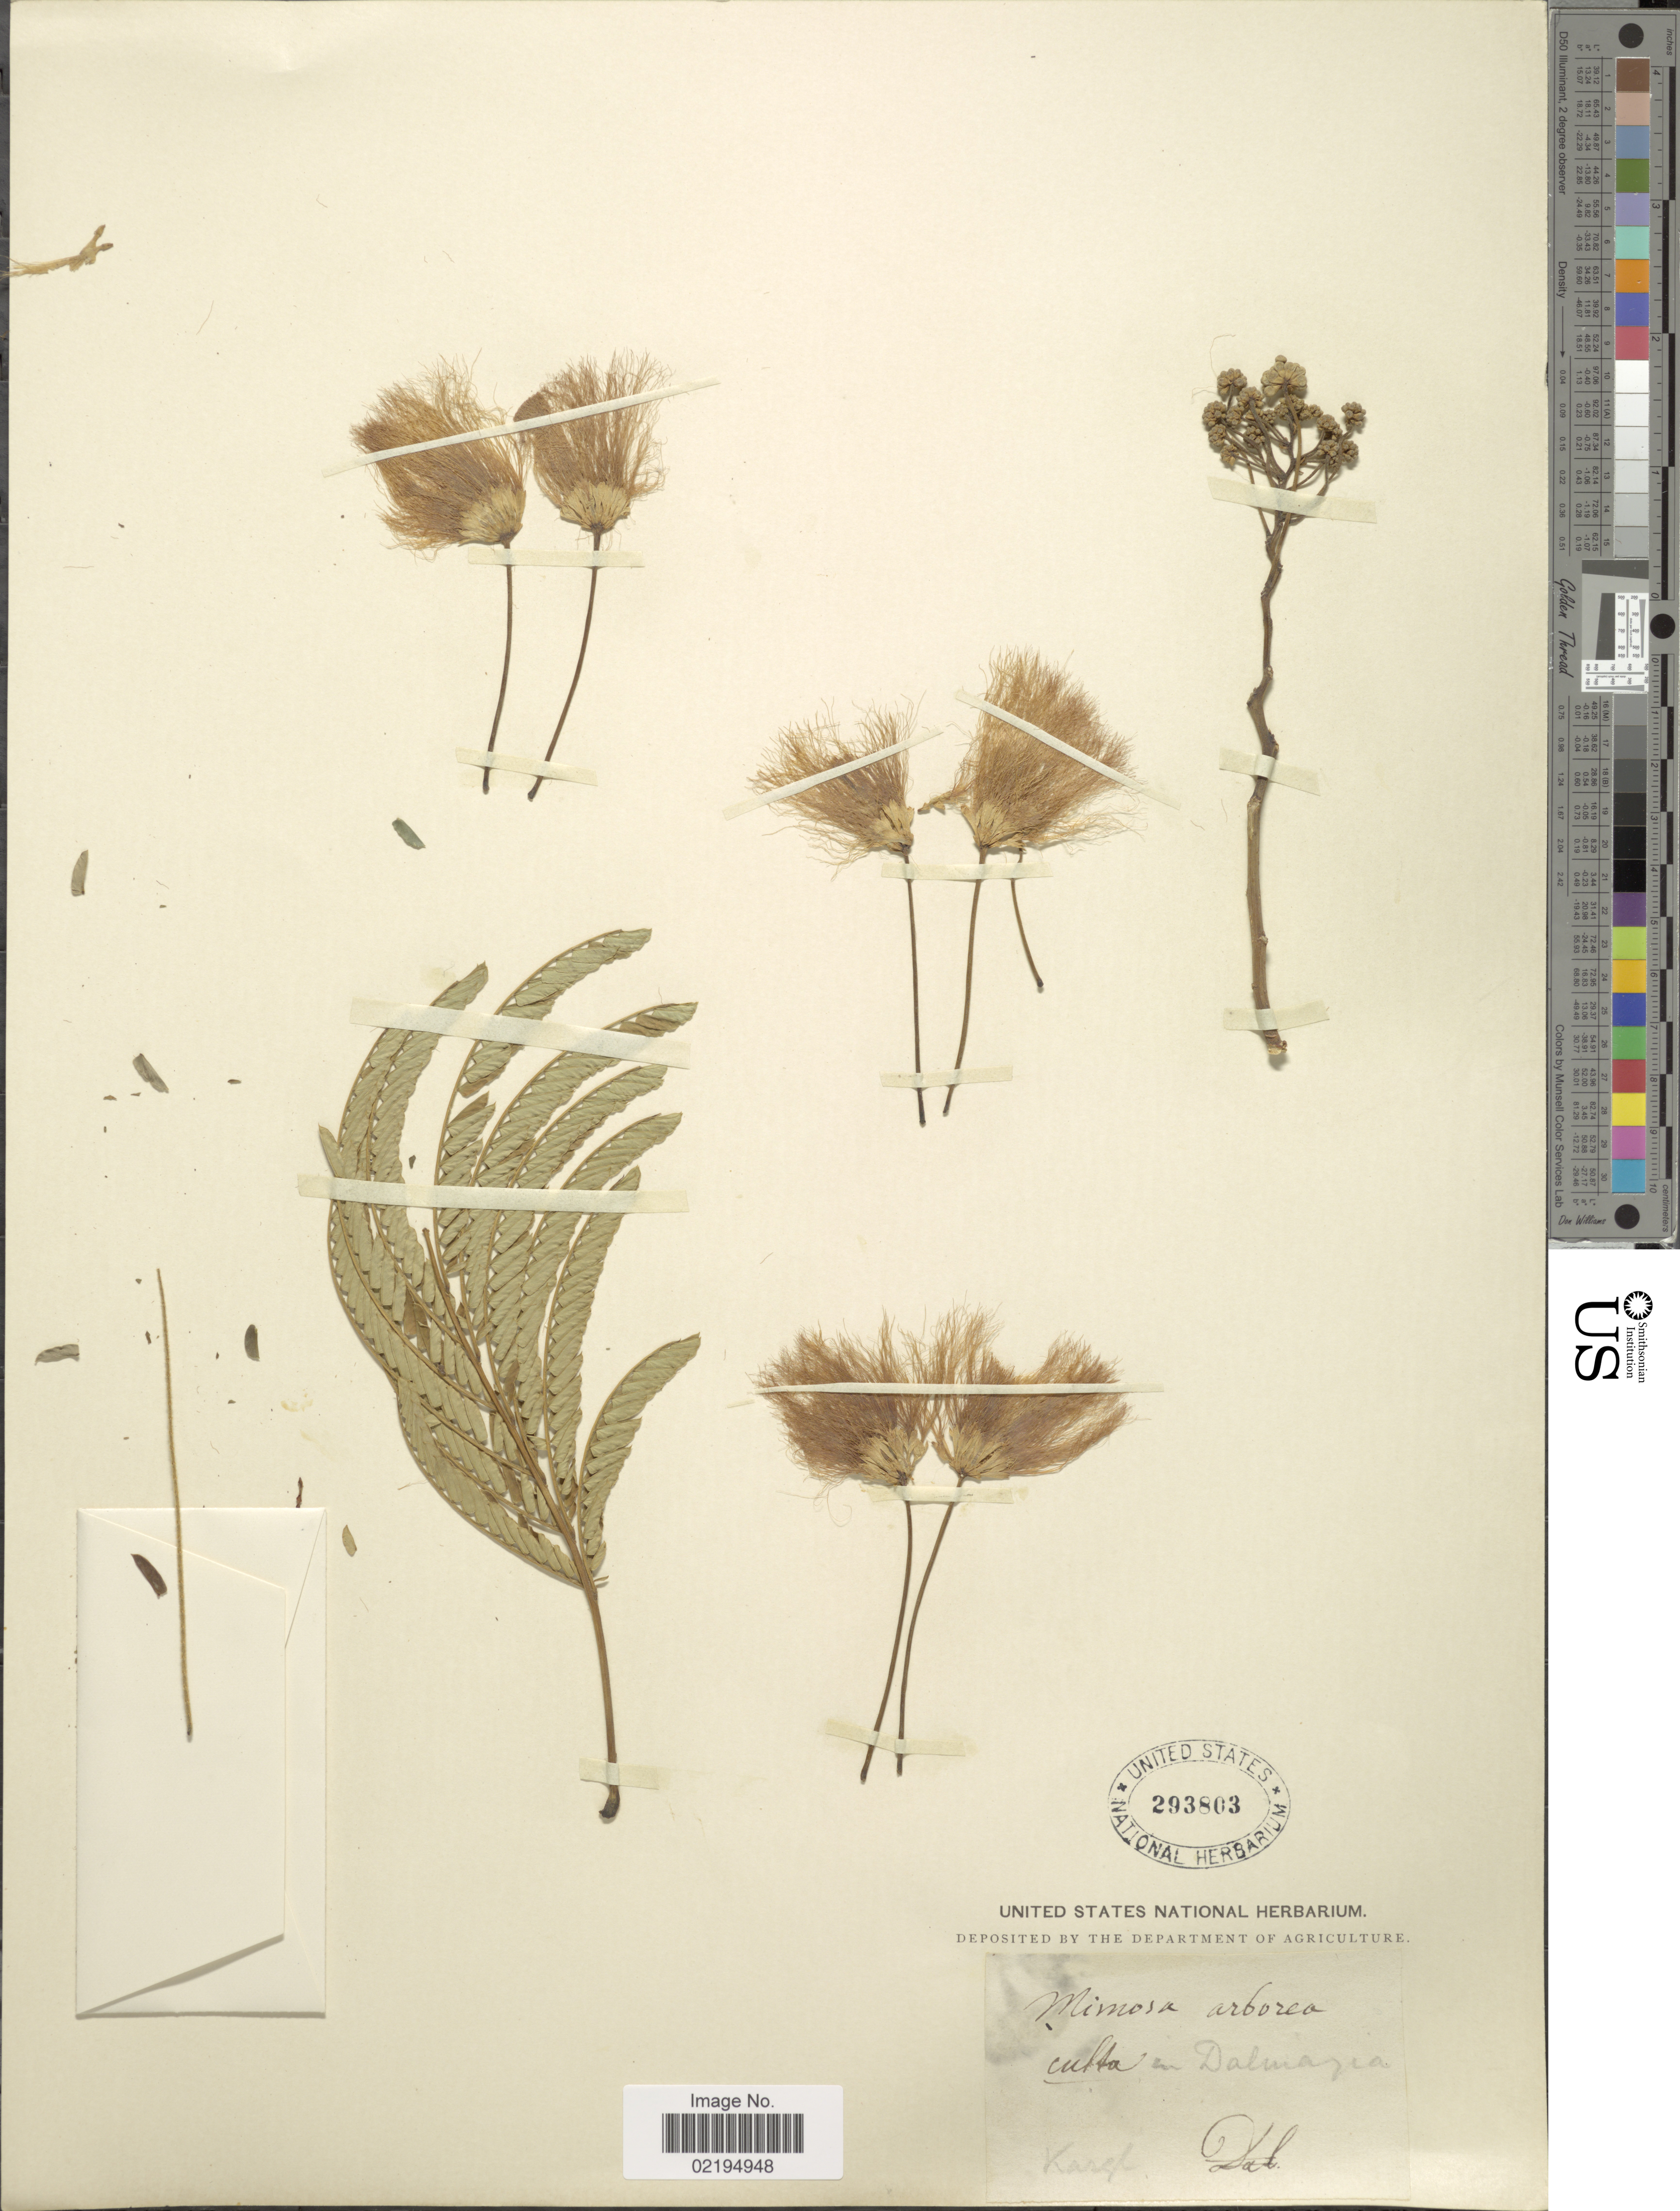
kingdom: Plantae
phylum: Tracheophyta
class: Magnoliopsida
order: Fabales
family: Fabaceae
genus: Albizia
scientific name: Albizia julibrissin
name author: Durazz.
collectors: Kargl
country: Croatia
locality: Culta i Dalmazia. [interpreted]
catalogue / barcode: US 293803